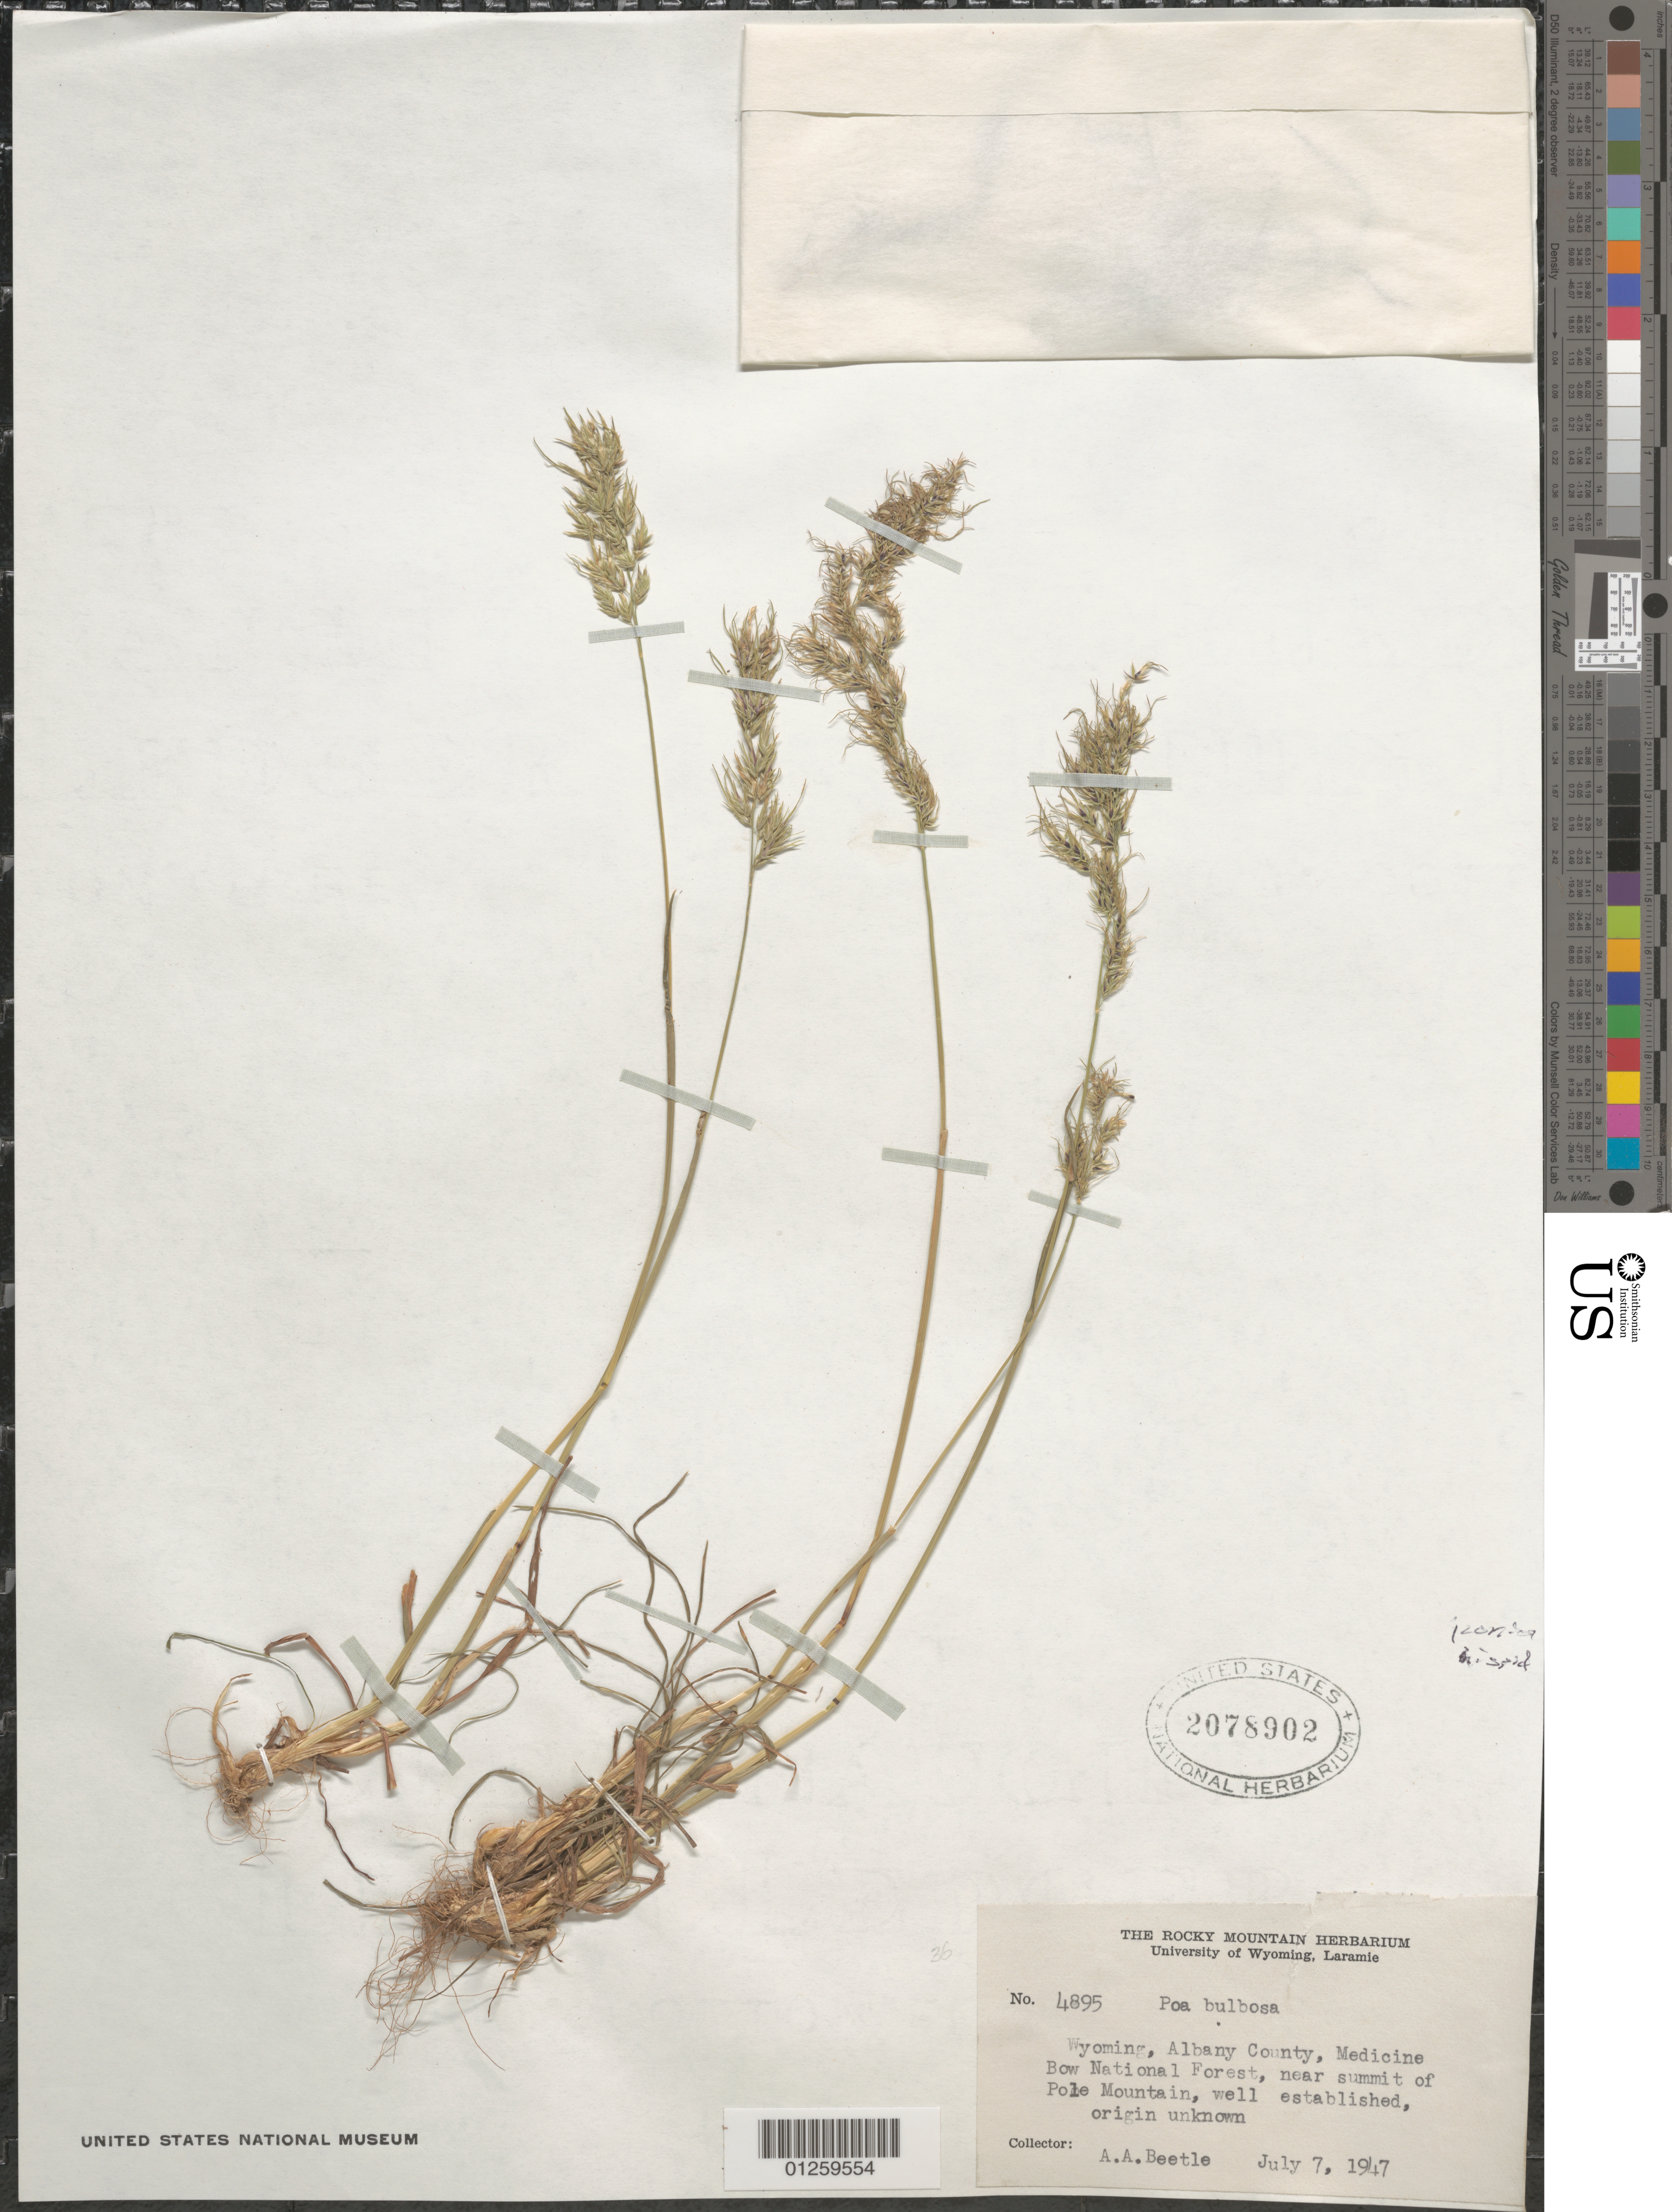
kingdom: Plantae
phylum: Tracheophyta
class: Liliopsida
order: Poales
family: Poaceae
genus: Poa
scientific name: Poa iconia var. iconia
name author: Azn.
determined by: Soreng, Robert J., Research Associate (BOT), Smithsonian Institution - National Museum of Natural History (UNITED STATES)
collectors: A. A. Beetle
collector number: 4895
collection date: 1947-07-07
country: United States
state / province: Wyoming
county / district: Albany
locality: Medicine Bow National Forest, near summit of Pole Mountain, well established, origin unknown.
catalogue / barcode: US 2078902